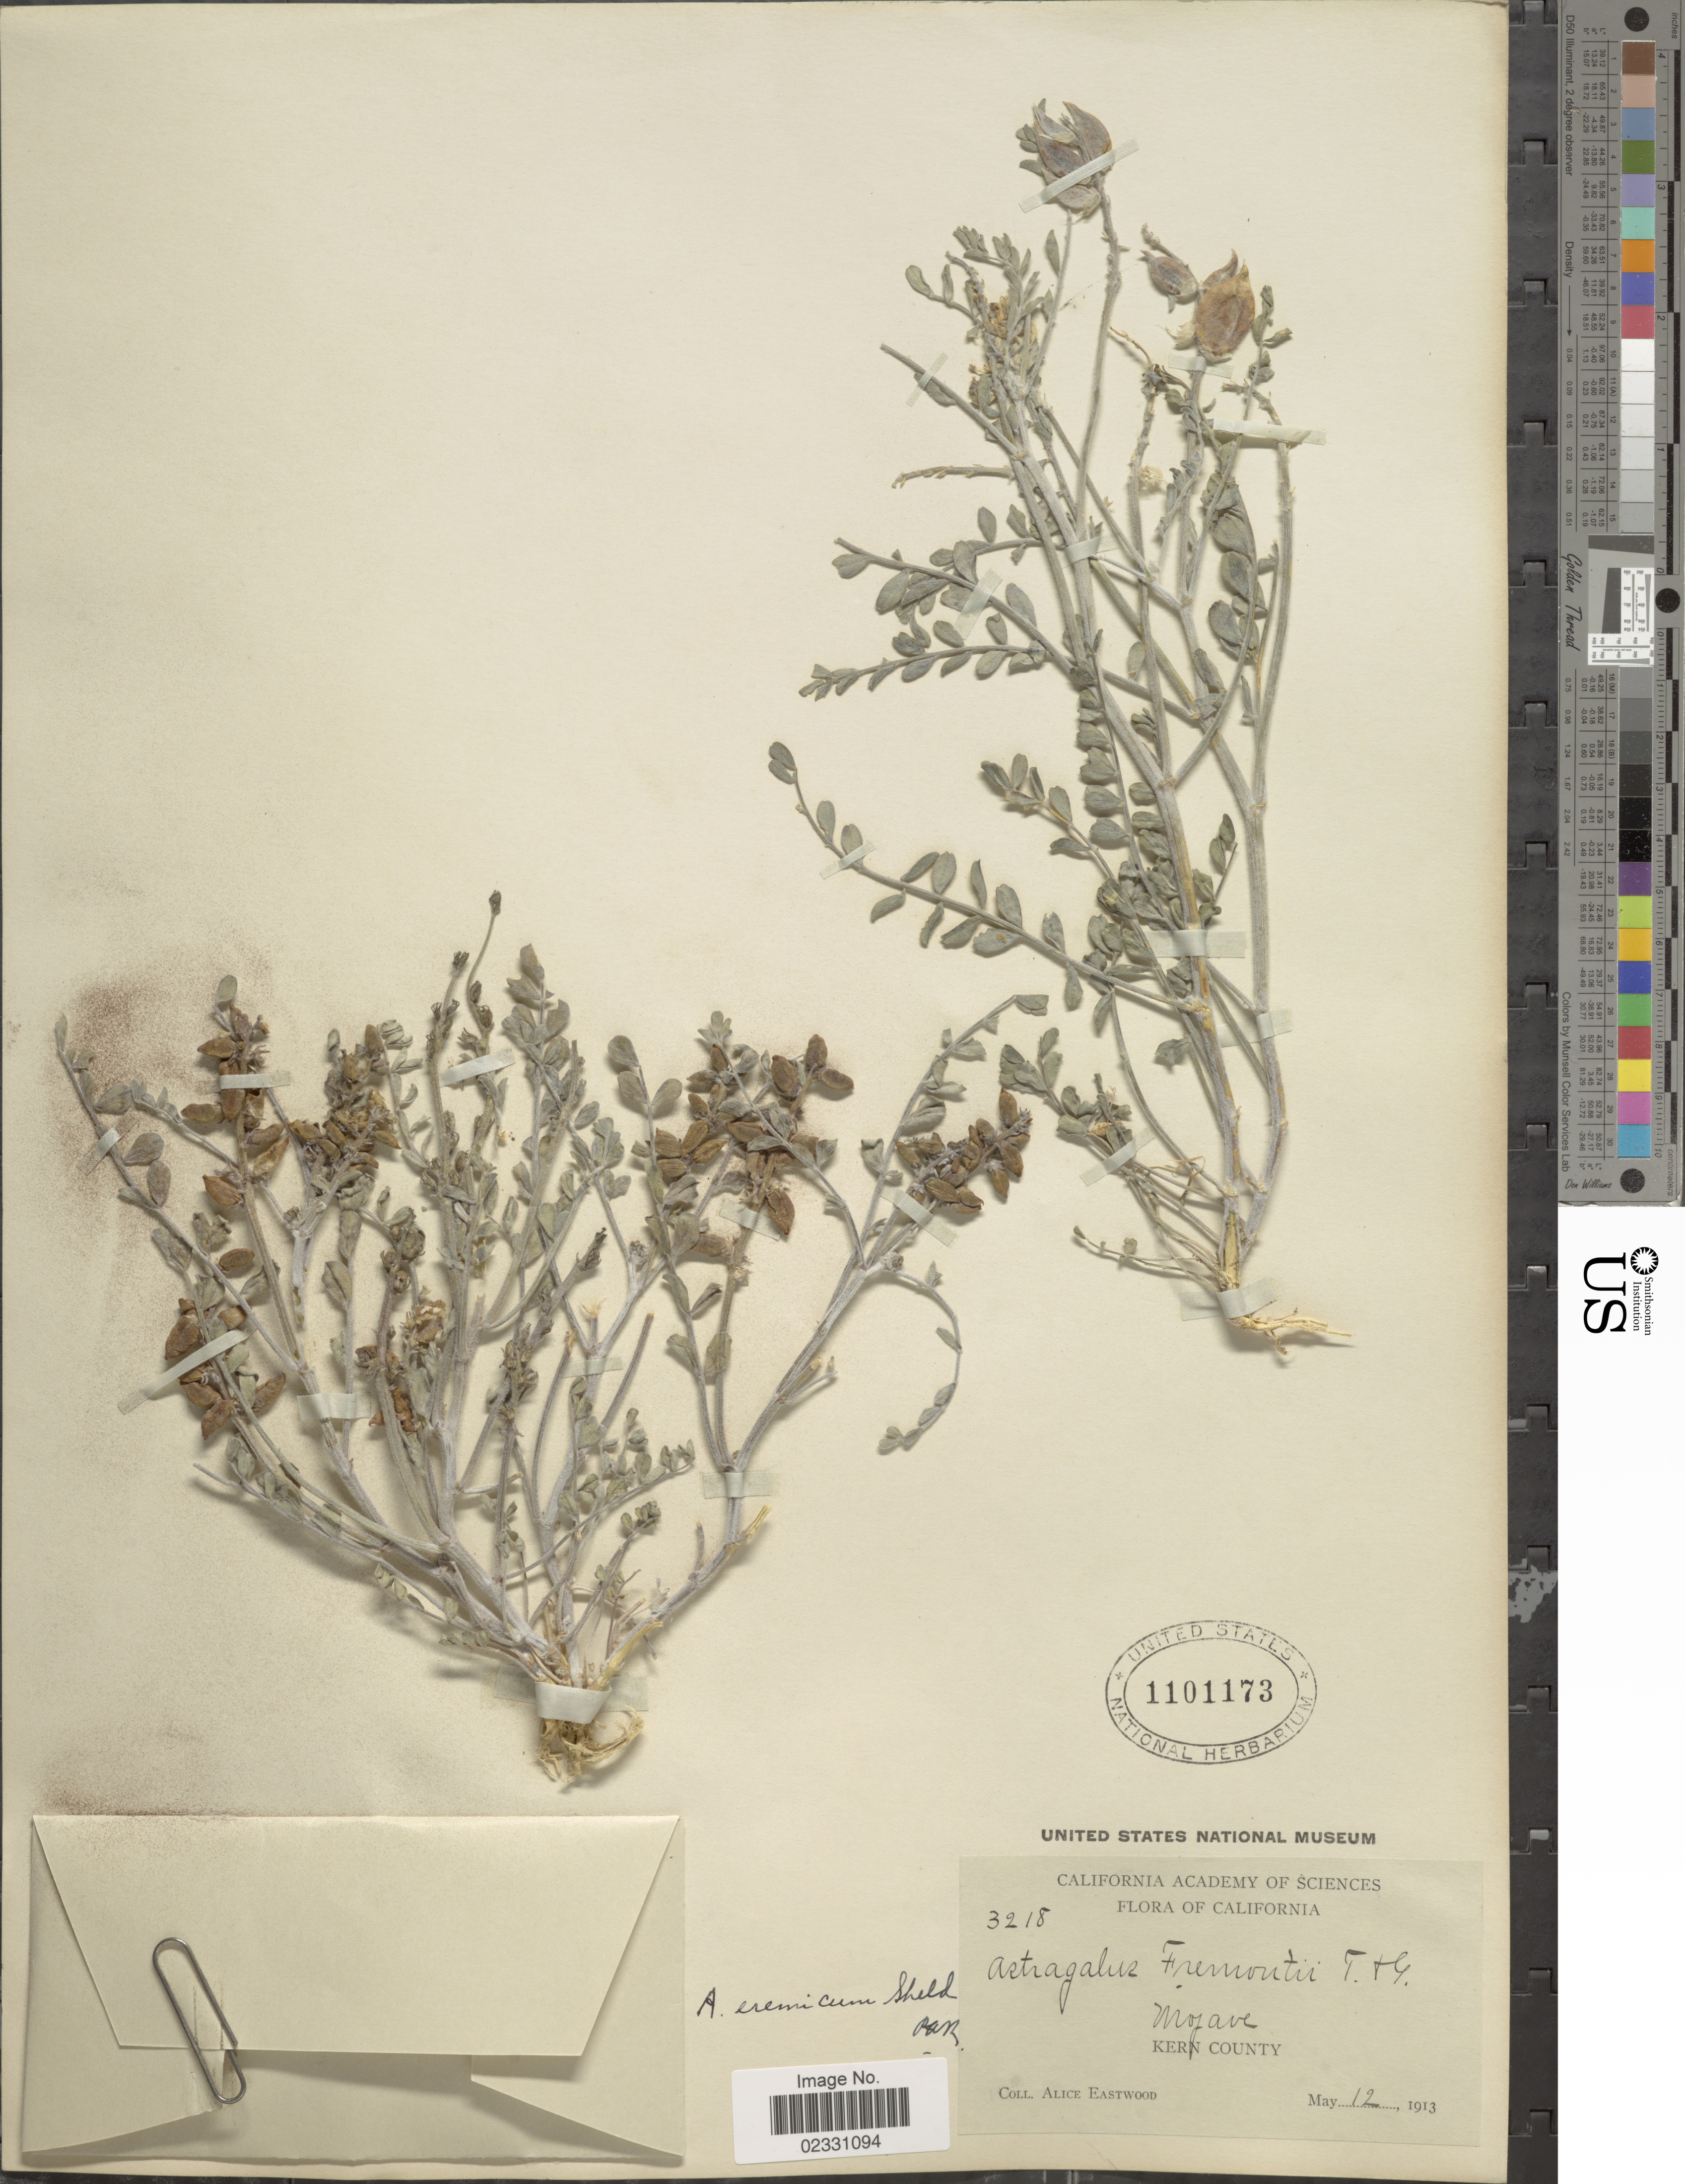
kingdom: Plantae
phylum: Tracheophyta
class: Magnoliopsida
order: Fabales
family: Fabaceae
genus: Astragalus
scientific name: Astragalus eremicus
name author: E. Sheld.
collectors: A. Eastwood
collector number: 3218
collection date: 1913-05-12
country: United States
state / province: California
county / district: Kern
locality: Mojave. Kern County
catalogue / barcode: US 1101173